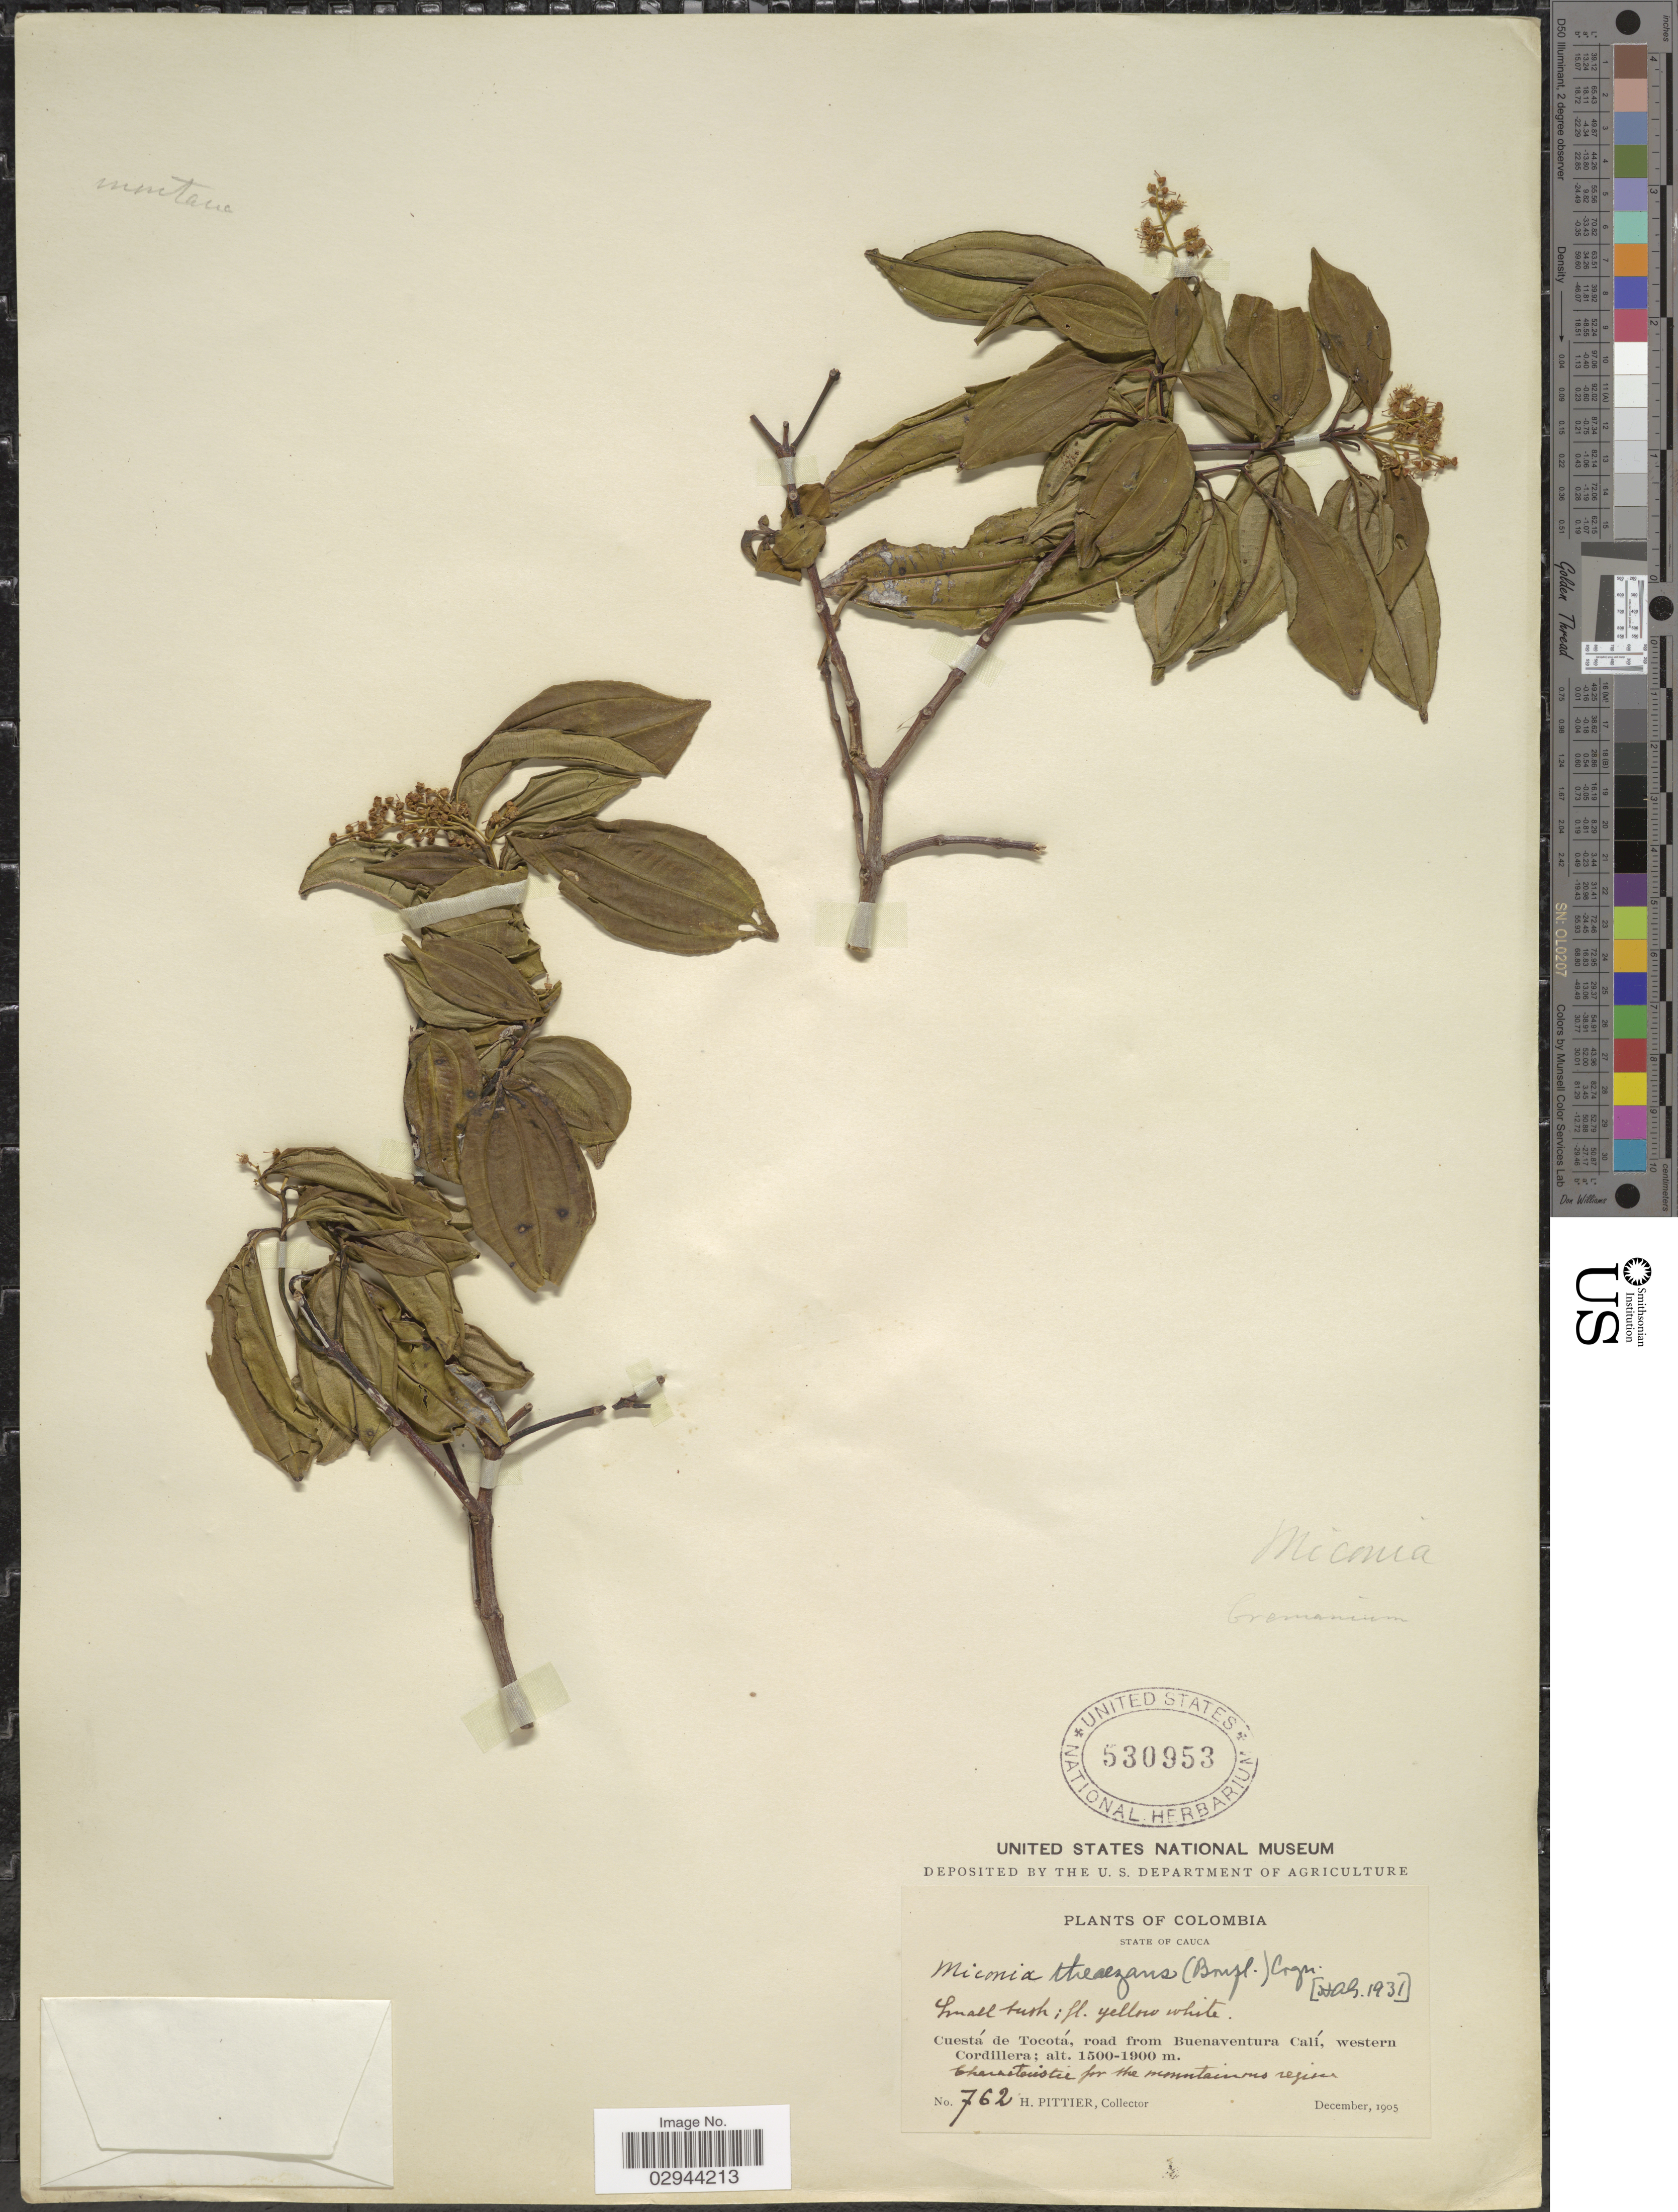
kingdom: Plantae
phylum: Tracheophyta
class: Magnoliopsida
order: Myrtales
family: Melastomataceae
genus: Miconia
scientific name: Miconia theizans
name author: (Bonpl.) Cogn.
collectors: H. F. Pittier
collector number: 762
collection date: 1905-12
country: Colombia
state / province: Cauca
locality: Cuestá of Tocotá, road from Buenaventura Calí, western Cordillera.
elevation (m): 1500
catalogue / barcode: US 530953